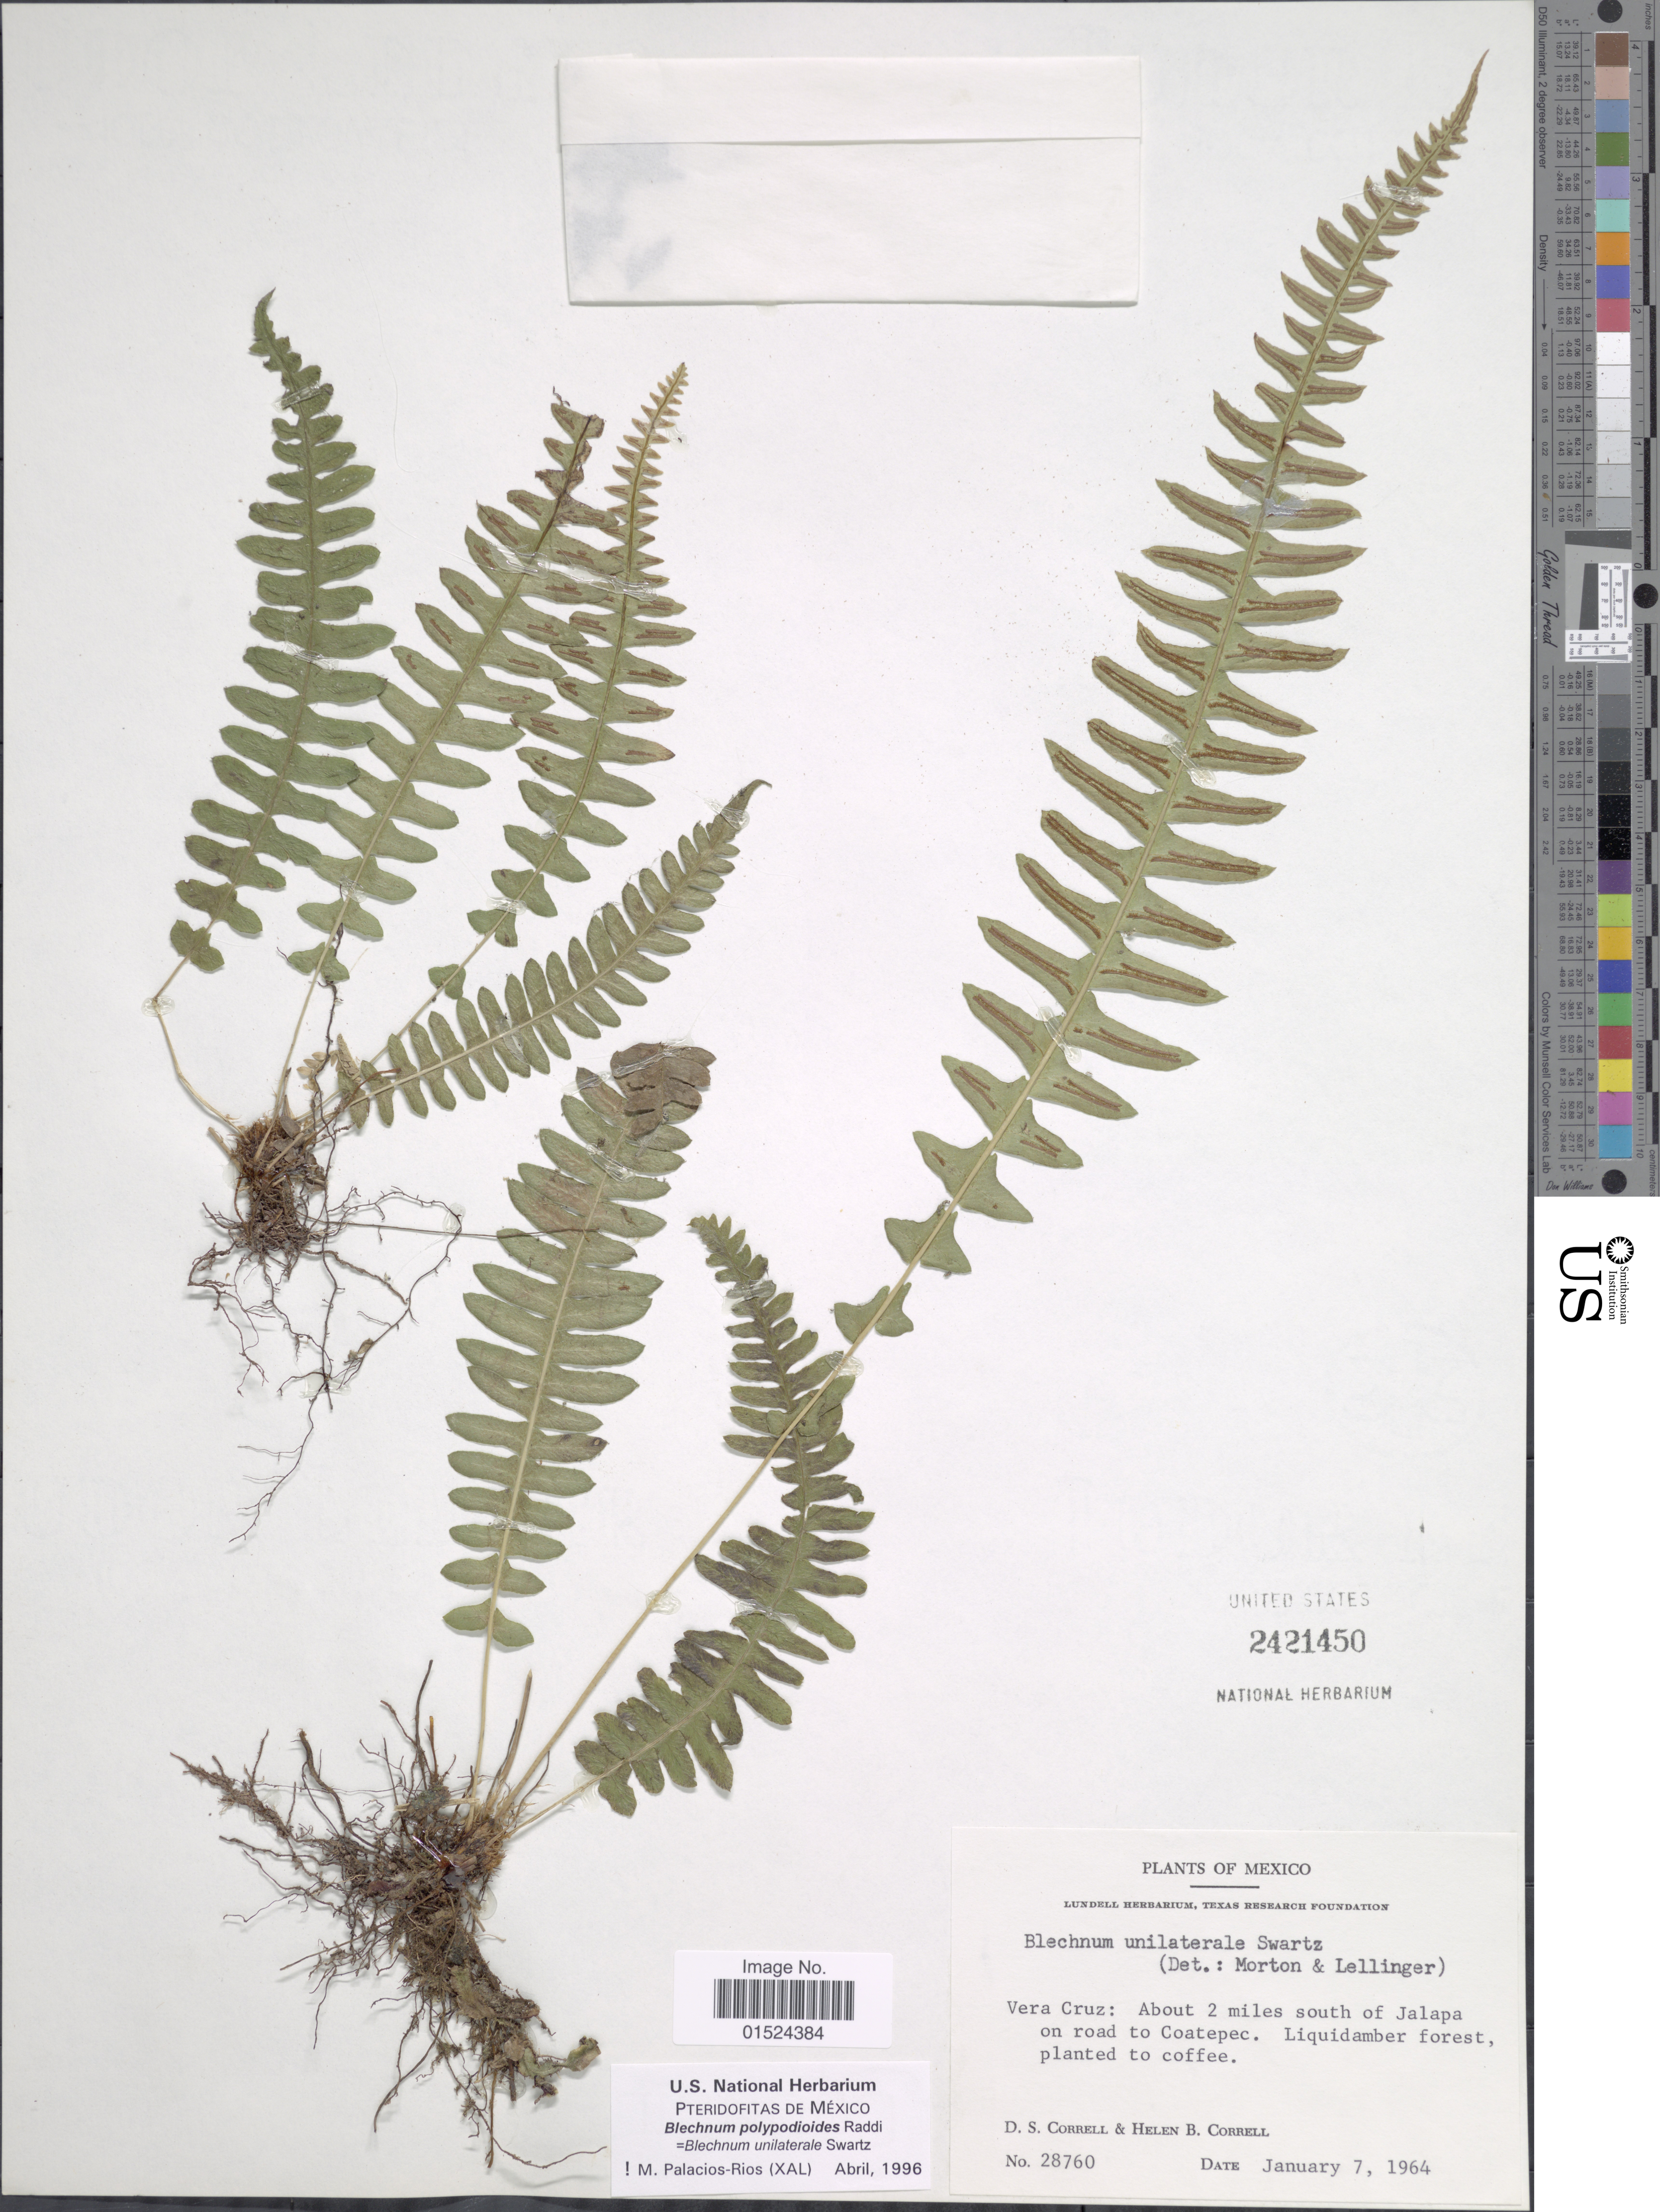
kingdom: Plantae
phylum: Tracheophyta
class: Polypodiopsida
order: Polypodiales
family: Blechnaceae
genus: Blechnum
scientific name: Blechnum polypodioides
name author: Raddi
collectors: D. S. Correll & H. Correll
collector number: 28760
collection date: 1964-01-01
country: Mexico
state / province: Veracruz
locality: Vera Cruz: About 2 miles south of Jalapa on road to Coatepec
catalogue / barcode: US 2421450